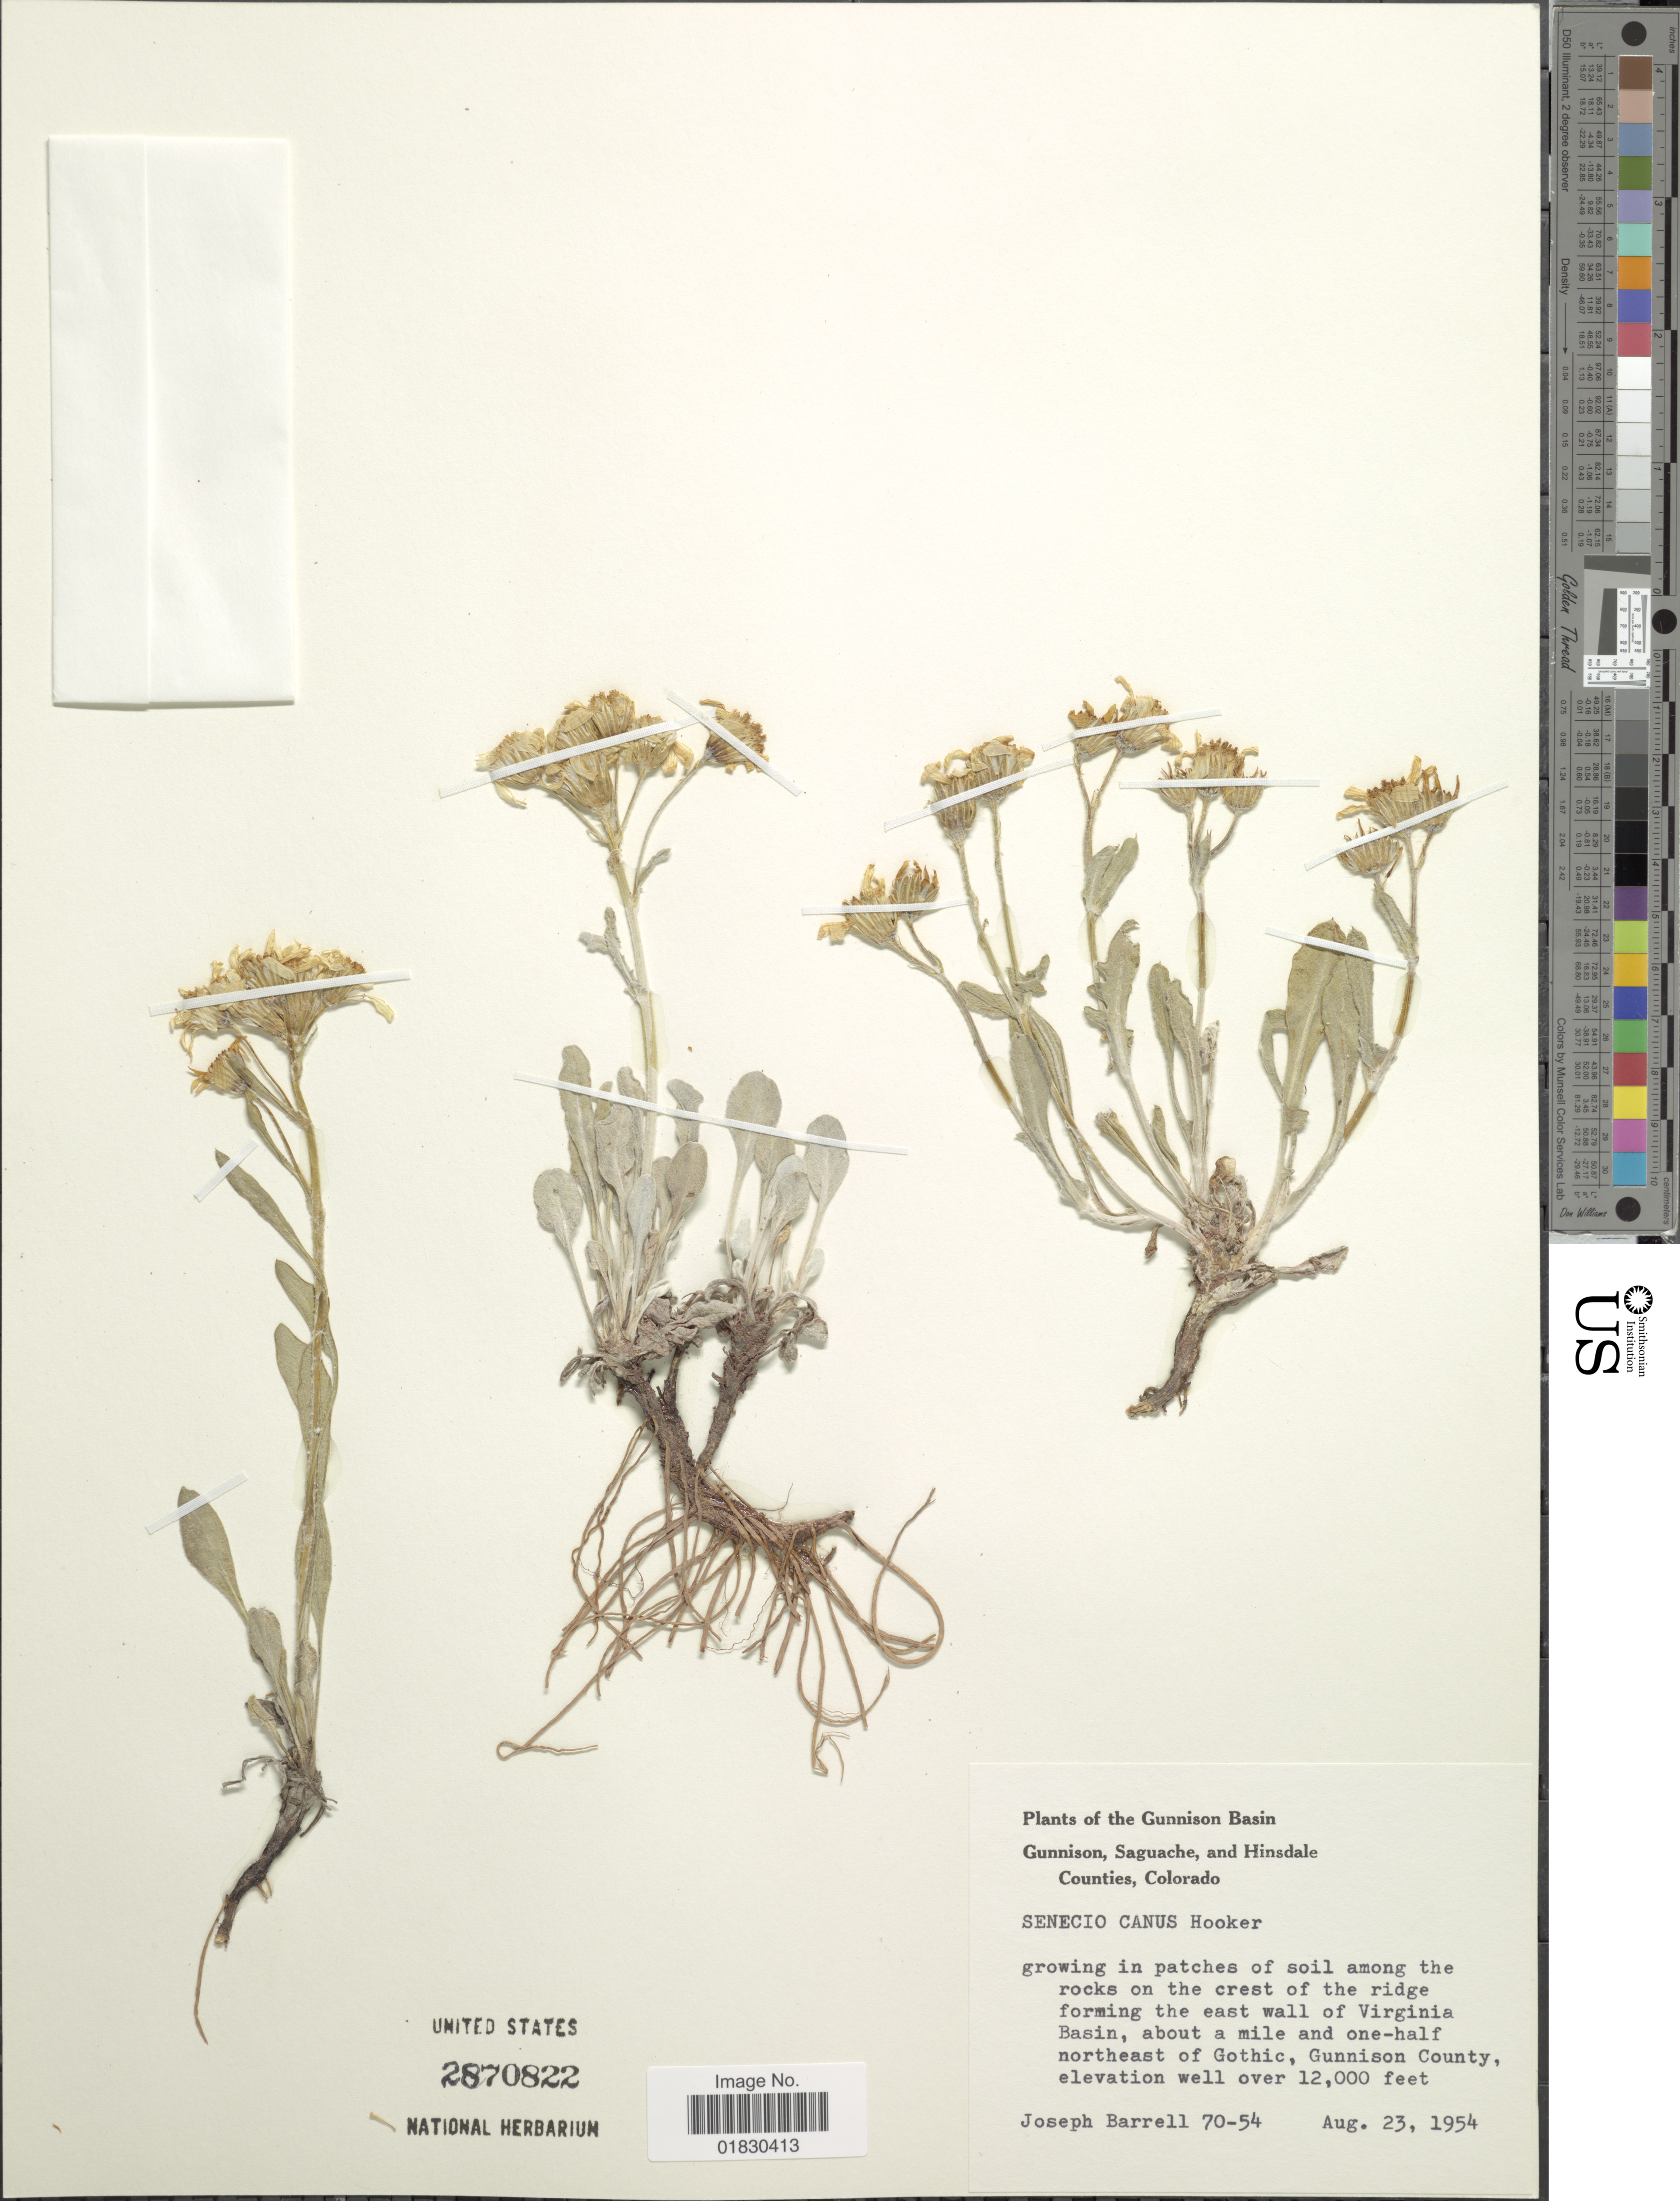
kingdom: Plantae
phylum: Tracheophyta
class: Magnoliopsida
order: Asterales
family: Asteraceae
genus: Packera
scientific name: Packera cana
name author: (Hook.) W.A. Weber & Á. Löve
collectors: J. Barrell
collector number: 70-54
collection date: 1954-08-23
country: United States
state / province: Colorado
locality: The Gunnison Basin, Gunnison, Saguache, and Hinsdale Counties, Colorado, On the crest of the ridge forming the east wall of Virginia Basin, about a mile and one-half northeast of Gothic, Gunnison County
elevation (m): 3658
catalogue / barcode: US 2870822